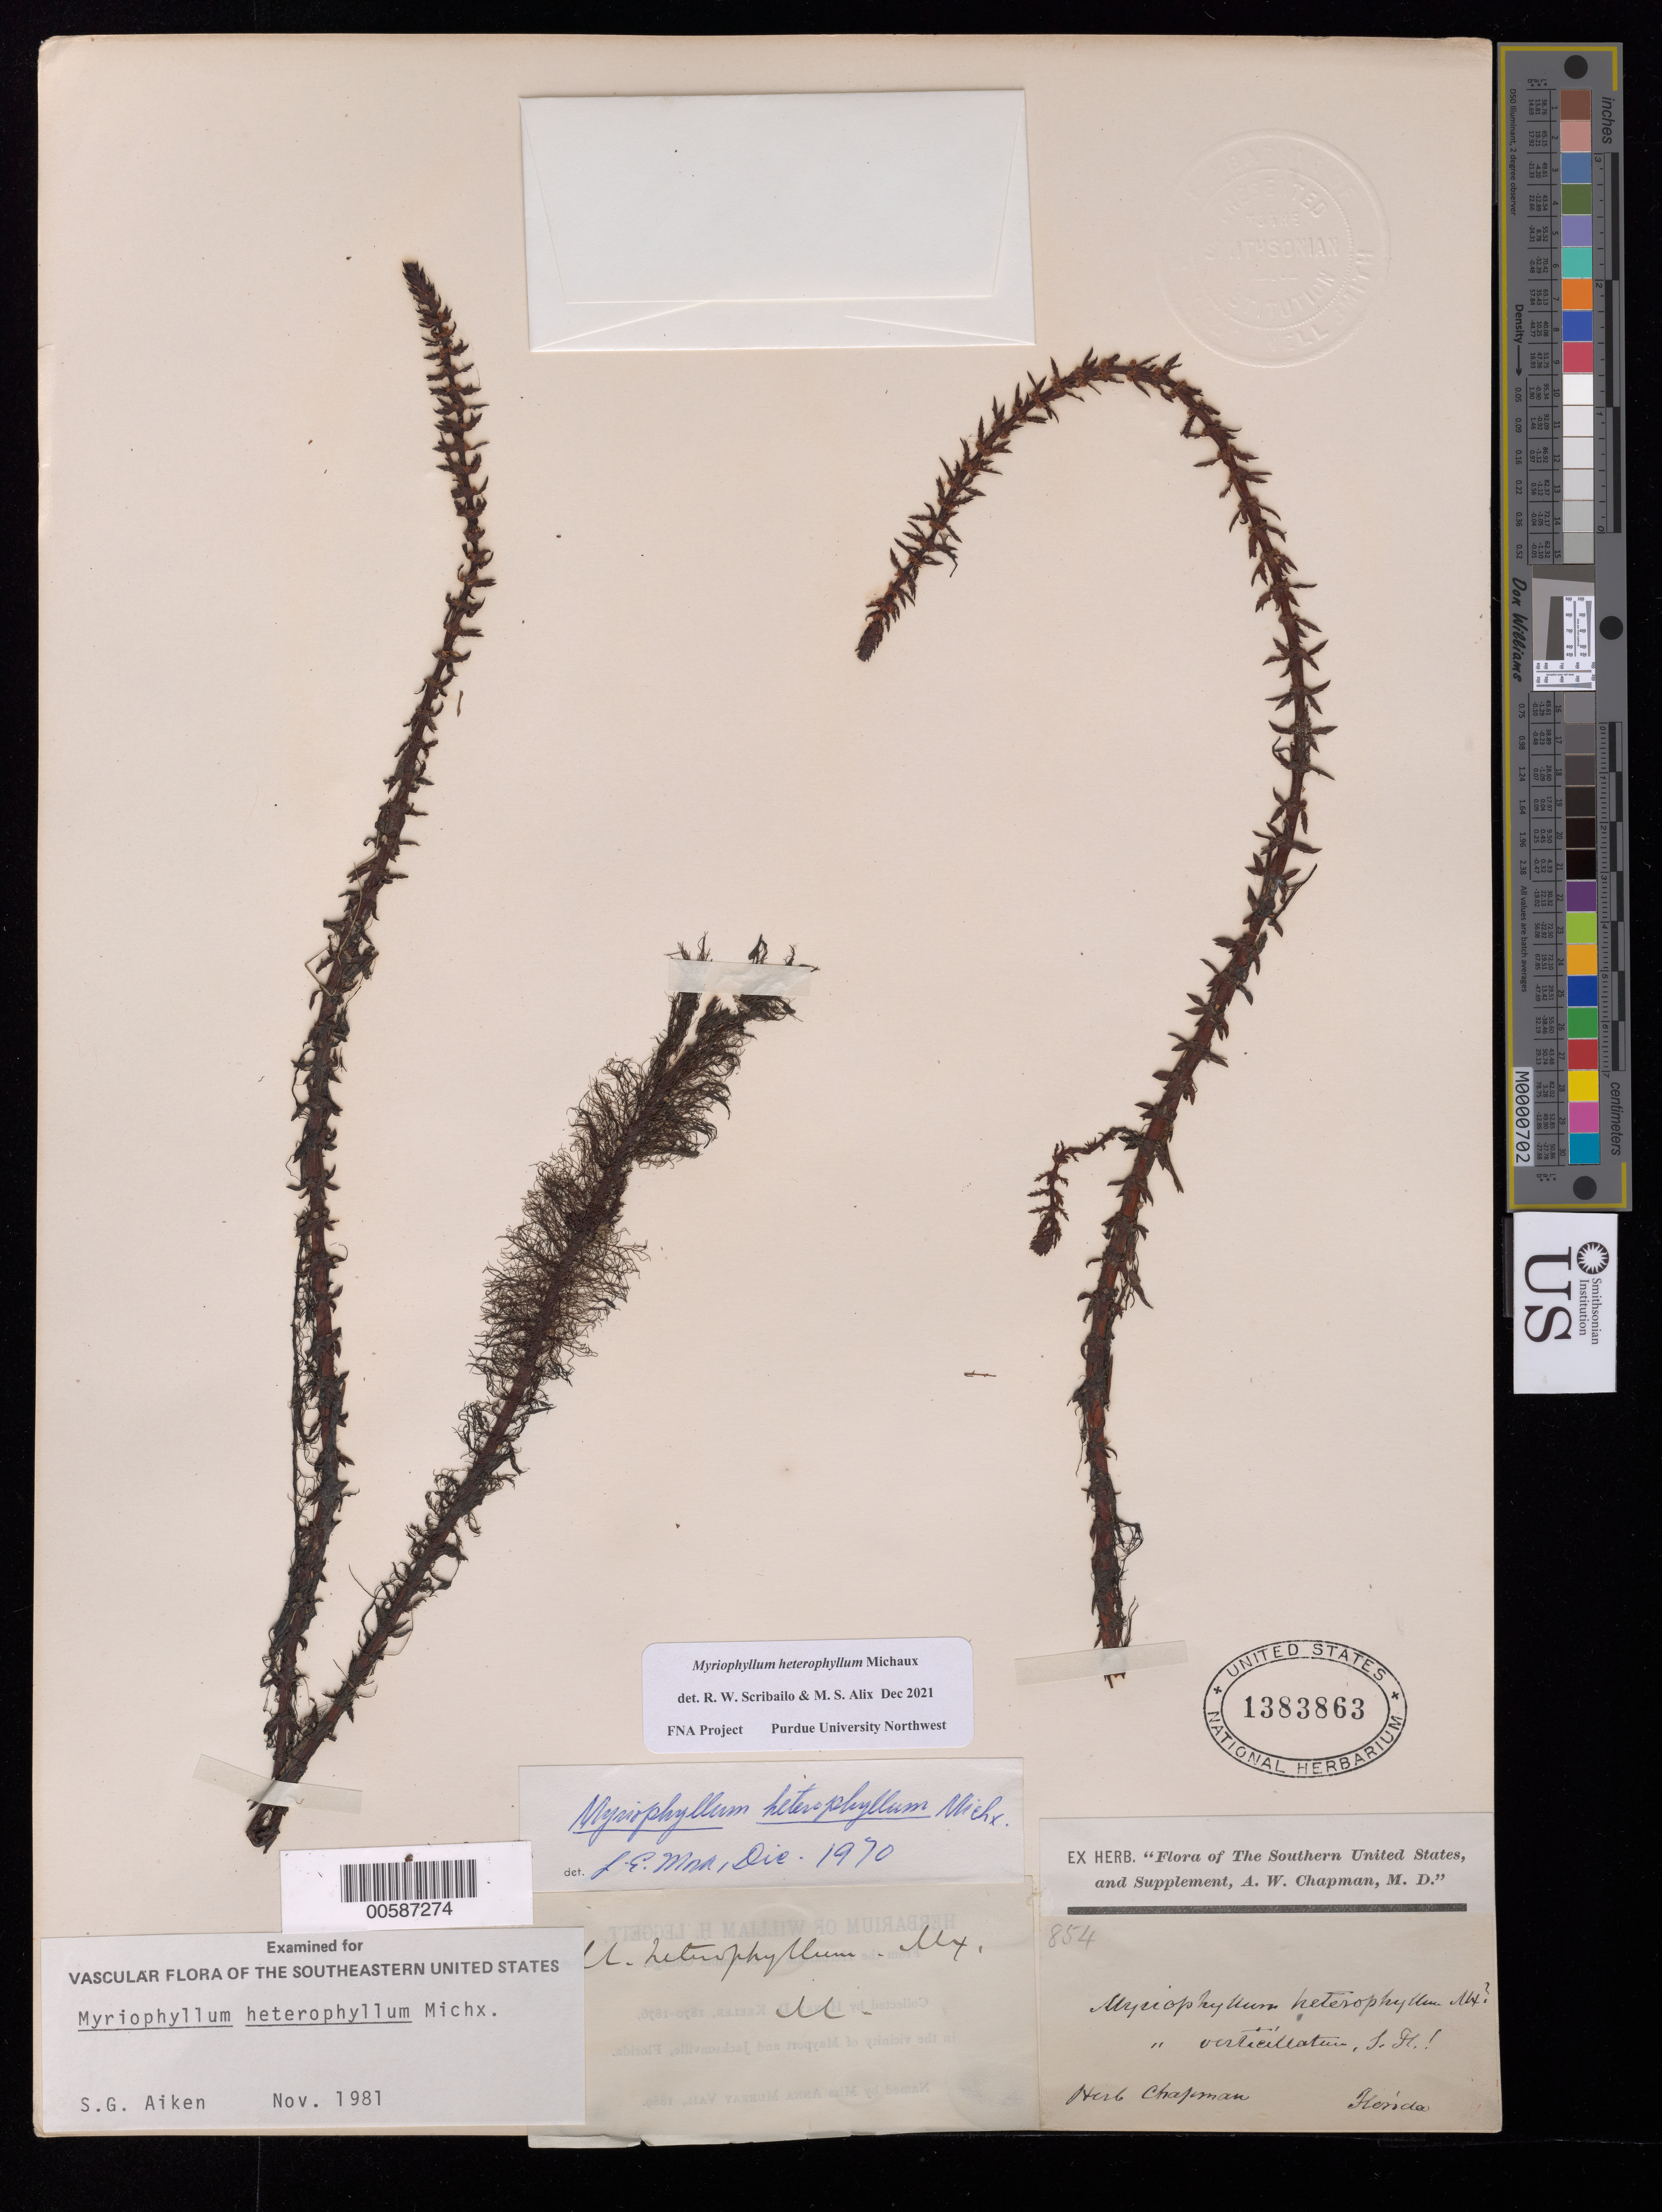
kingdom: Plantae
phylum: Tracheophyta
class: Magnoliopsida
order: Saxifragales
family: Haloragaceae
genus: Myriophyllum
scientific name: Myriophyllum heterophyllum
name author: Michx.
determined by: Scribailo, R. W.; Alix, M. S.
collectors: A. W. Chapman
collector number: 854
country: United States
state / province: Florida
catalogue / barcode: US 1383863